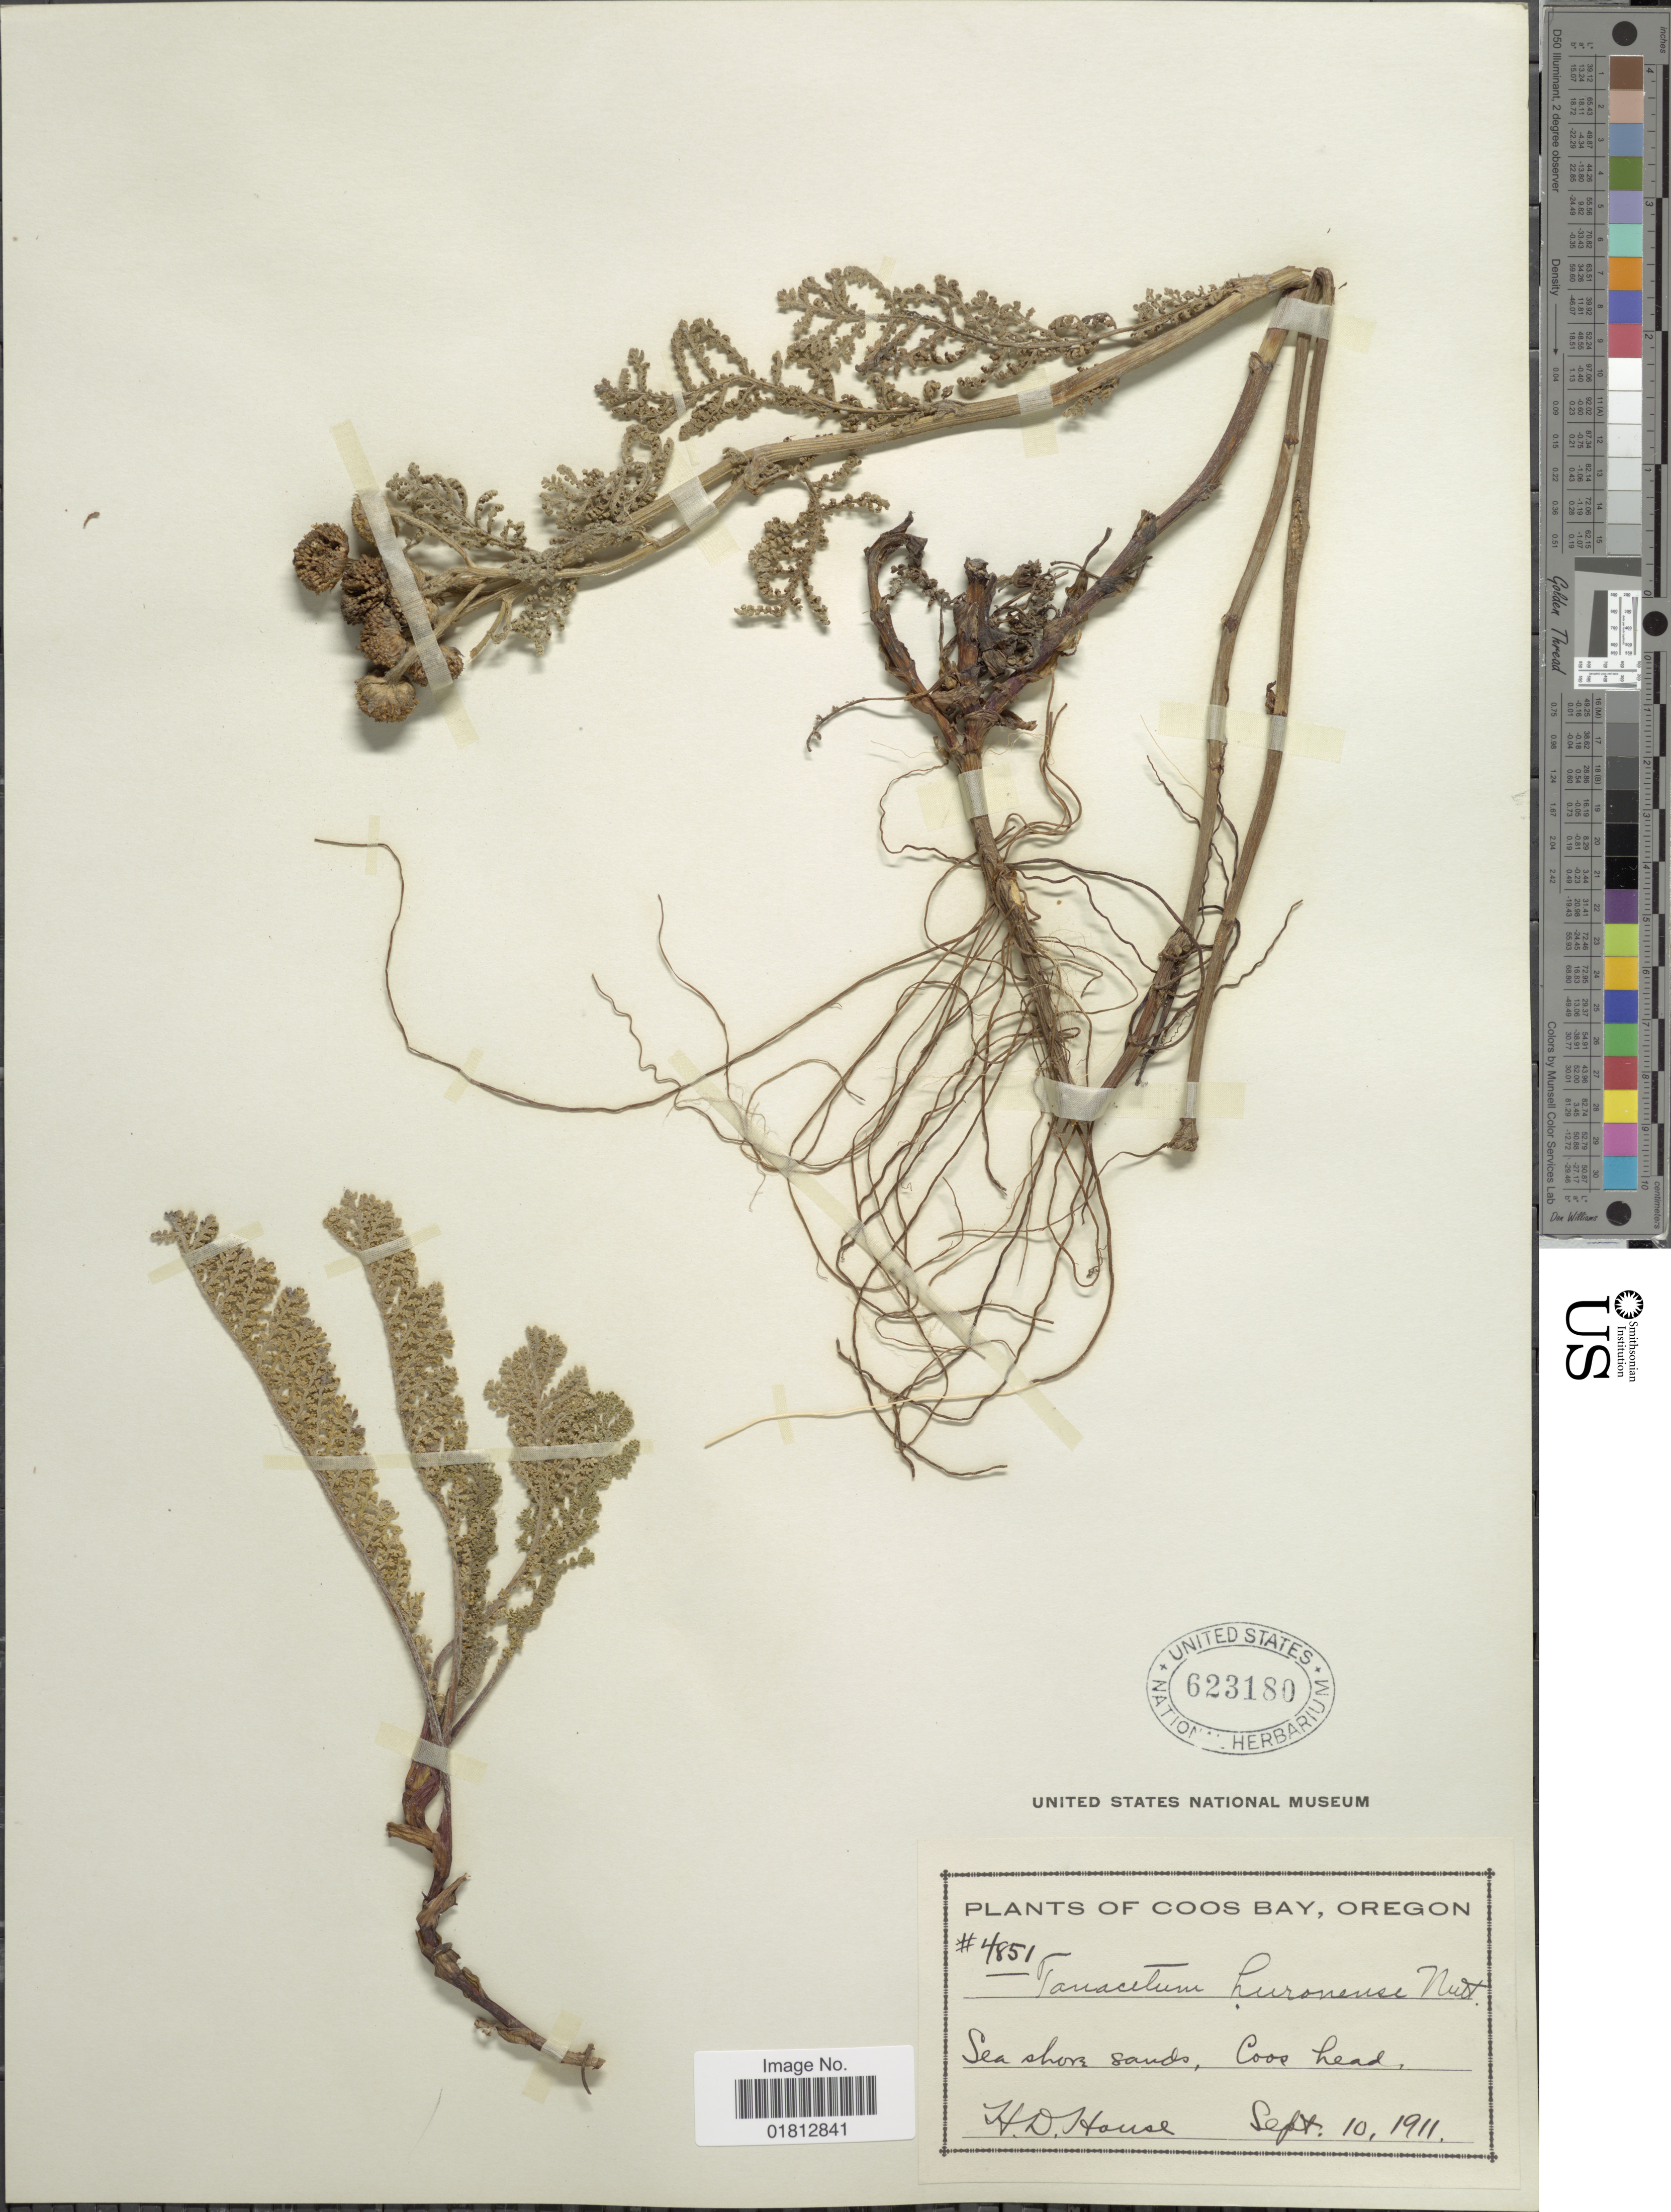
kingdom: Plantae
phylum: Tracheophyta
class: Magnoliopsida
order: Asterales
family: Asteraceae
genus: Tanacetum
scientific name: Tanacetum douglasii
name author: DC.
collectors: H. D. House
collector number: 4851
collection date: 1911-09-10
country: United States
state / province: Oregon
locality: Coos Bay, Coos head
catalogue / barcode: US 623180